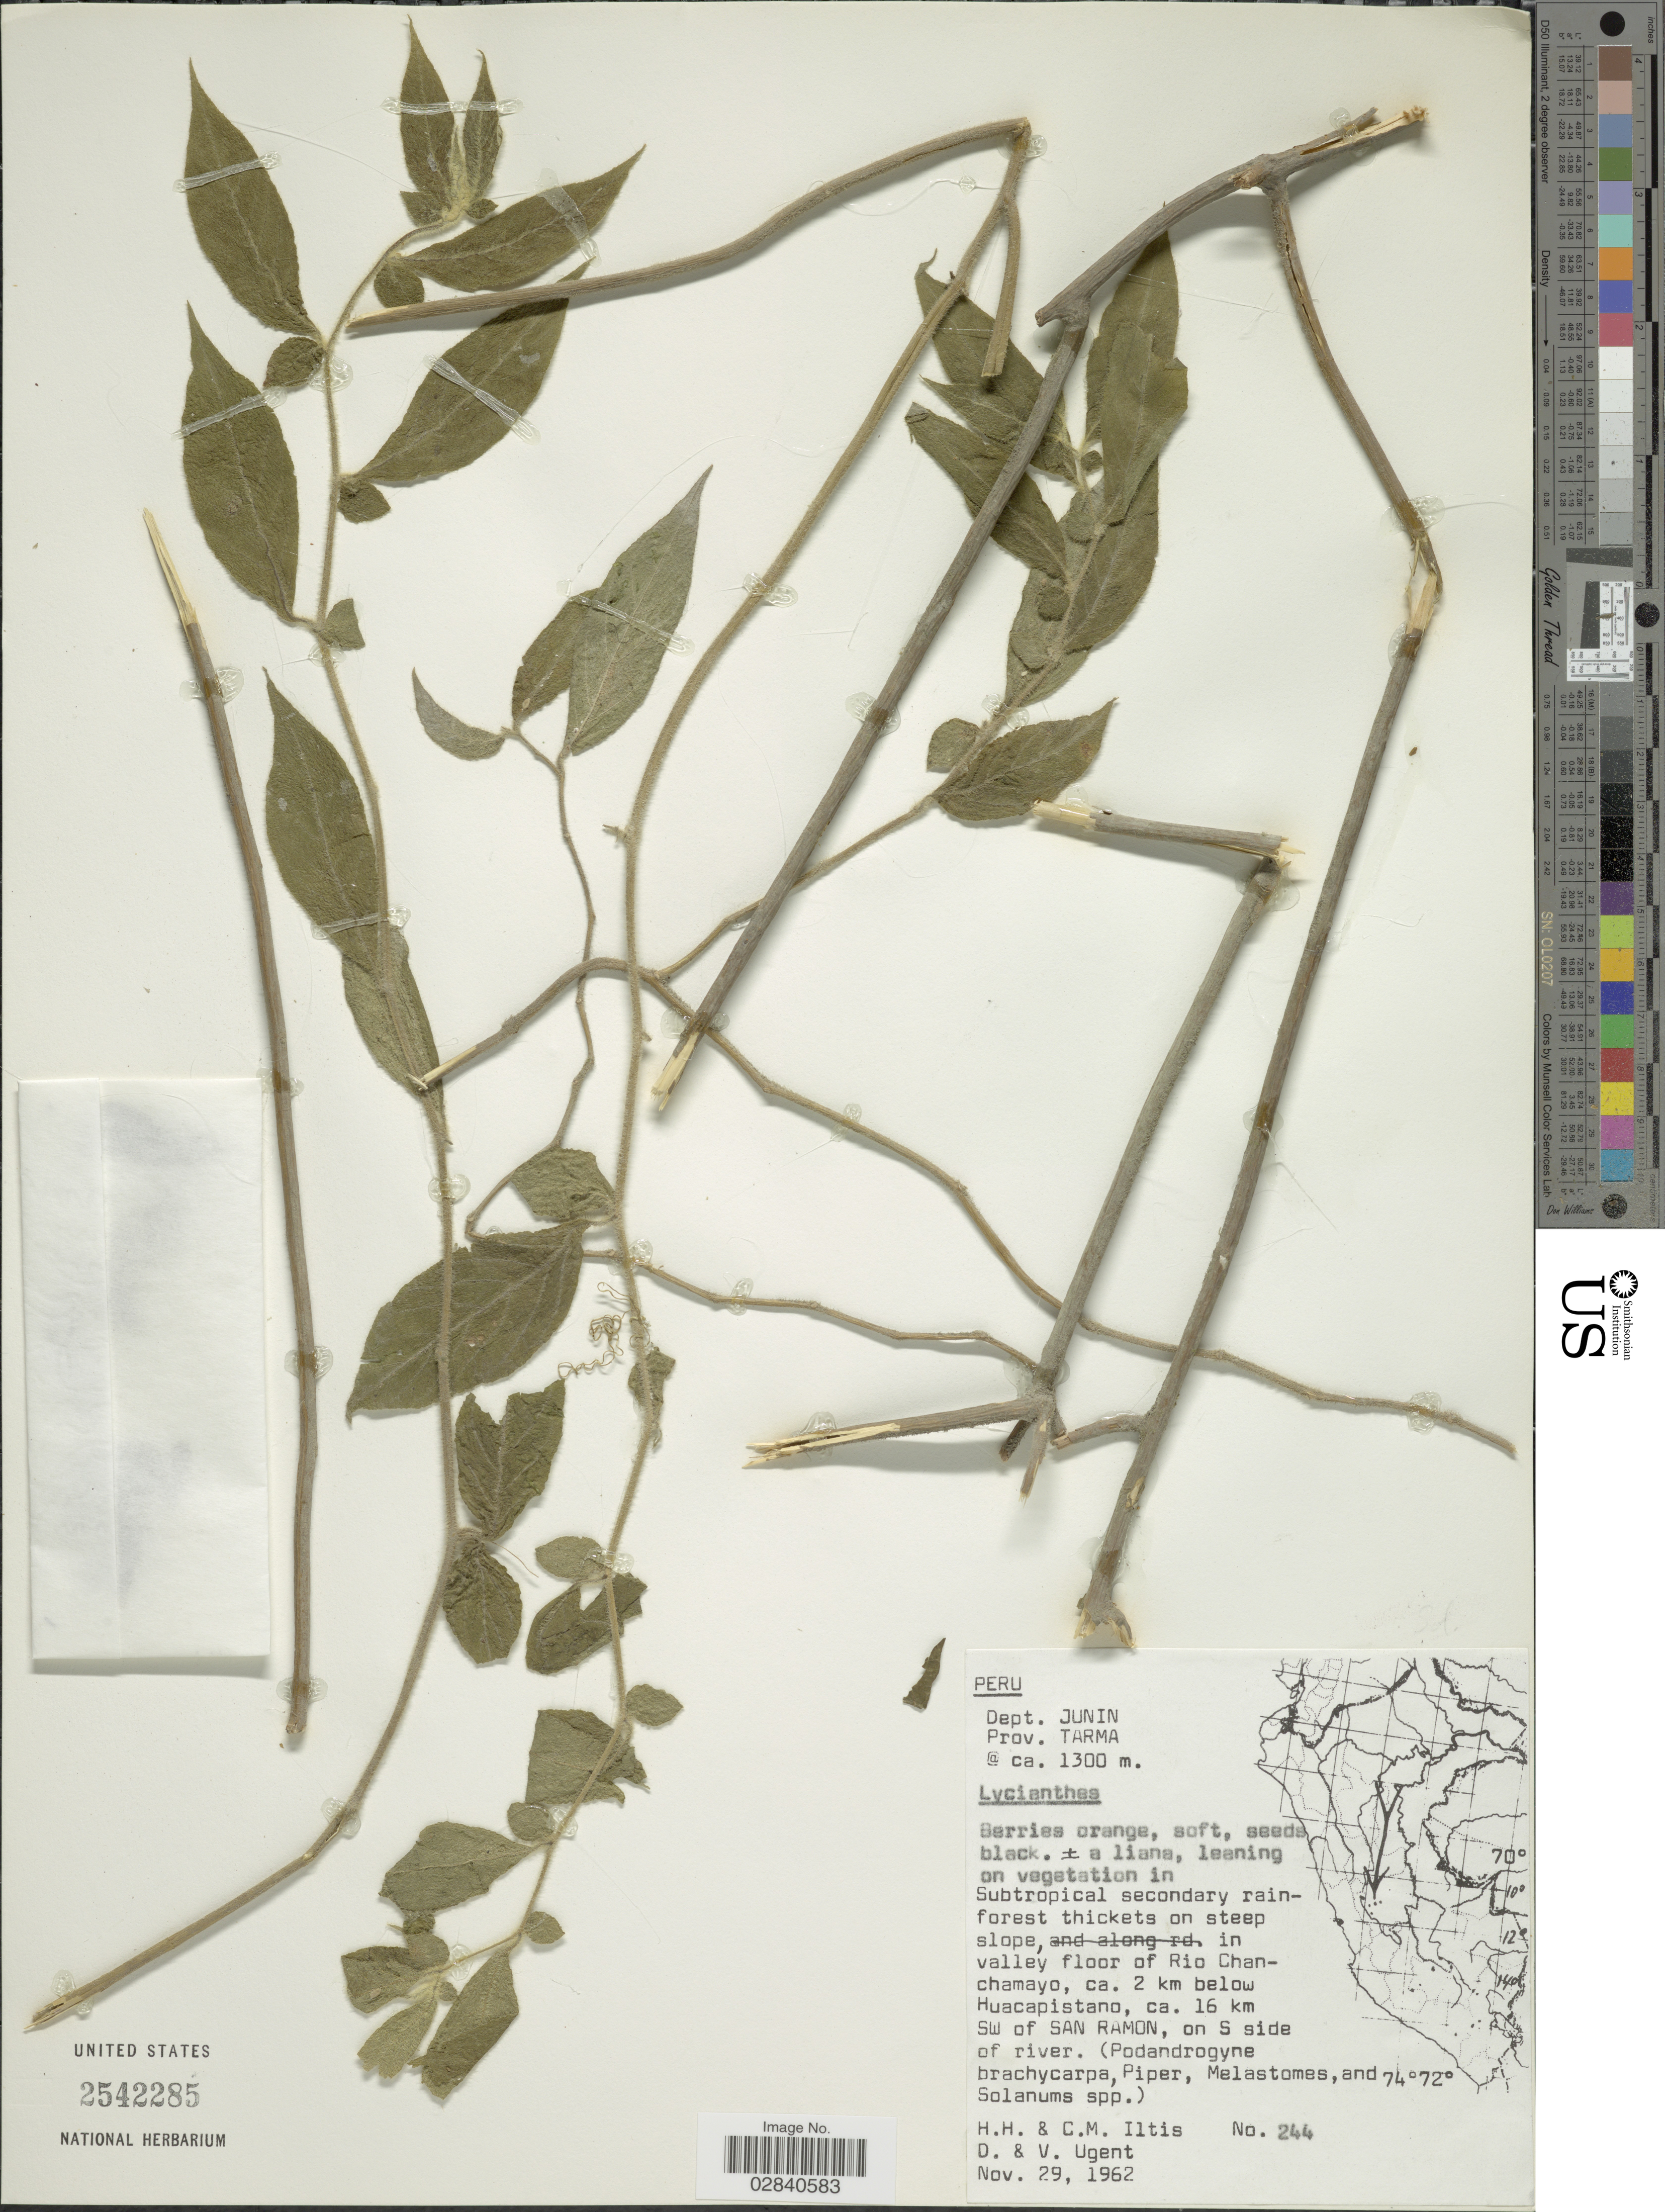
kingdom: Plantae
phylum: Tracheophyta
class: Magnoliopsida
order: Solanales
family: Solanaceae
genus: Lycianthes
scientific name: Lycianthes sp.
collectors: H. H. Iltis, C. M Iltis, D. Ugent & V. Ugent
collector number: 244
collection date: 1962-11-29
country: Peru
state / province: Junín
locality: Dept. Junin, Prov. Tarma, in valley floor of Rio Chanchamayo, ca. 2 km below Huacapistano, ca. 16 km SW of San Ramon, on S side of river.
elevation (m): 1300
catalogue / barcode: US 2542285